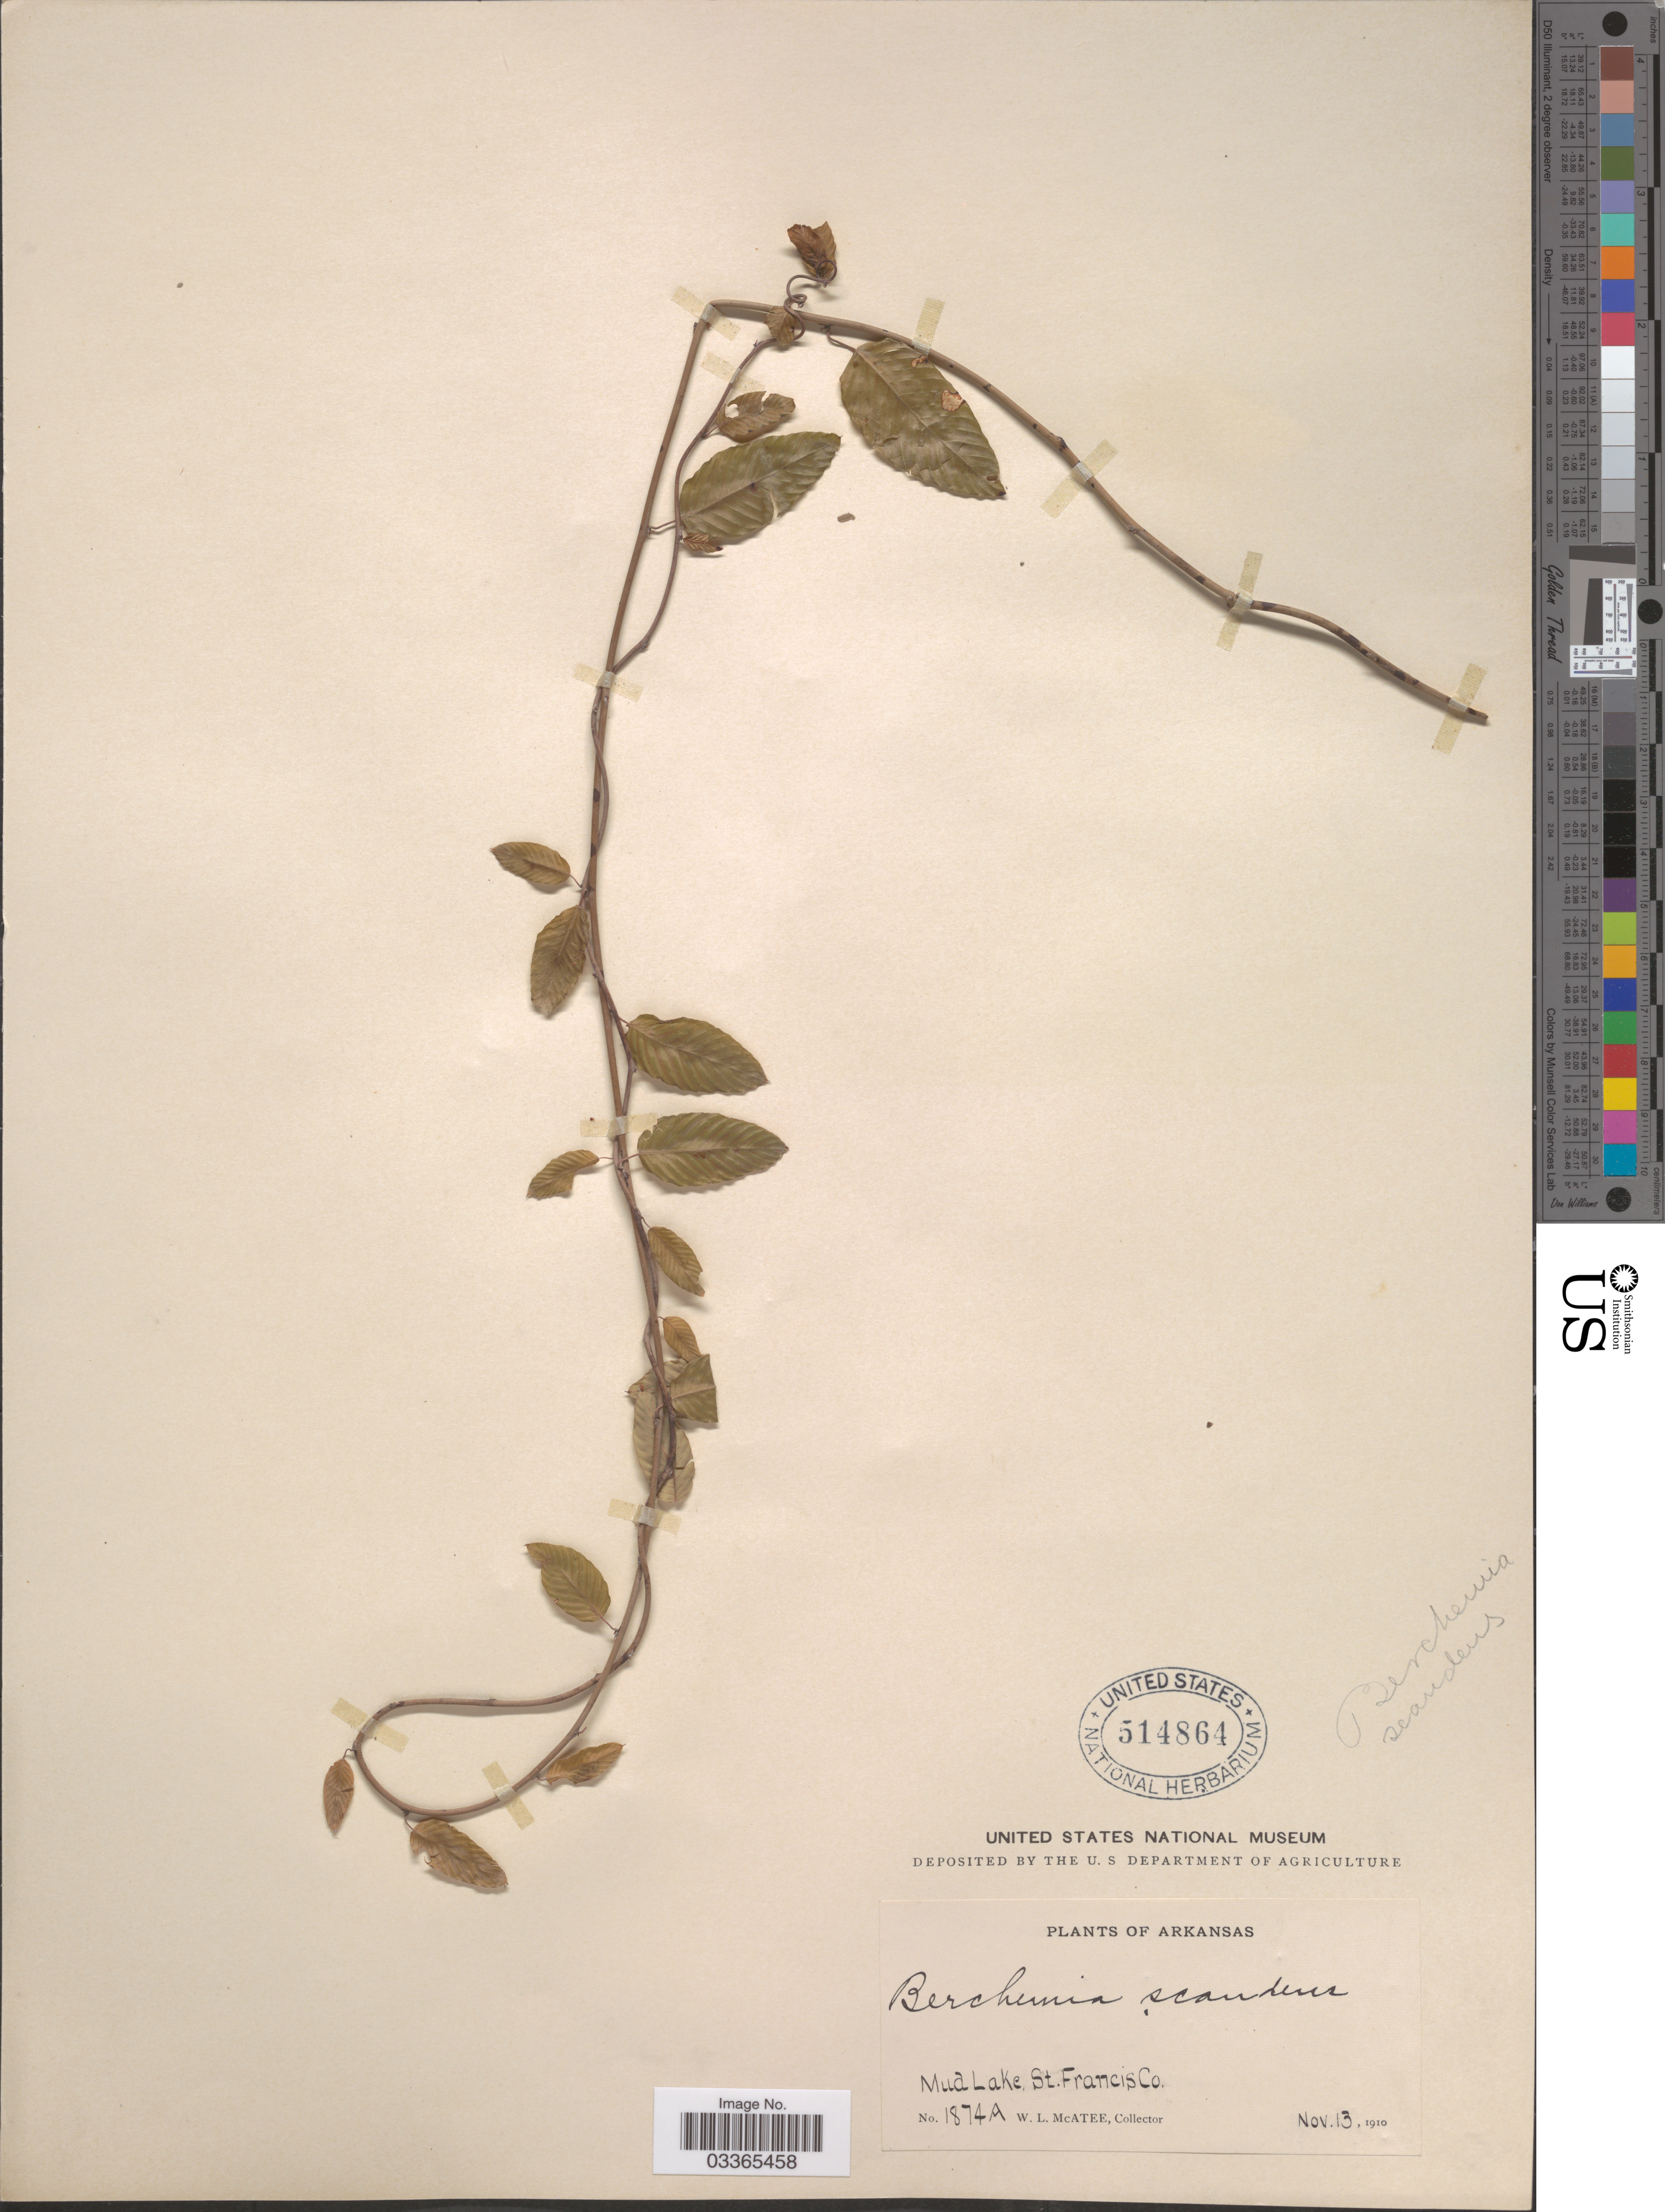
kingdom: Plantae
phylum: Tracheophyta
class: Magnoliopsida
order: Rosales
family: Rhamnaceae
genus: Berchemia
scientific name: Berchemia scandens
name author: (Hill) K. Koch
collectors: W. McAtee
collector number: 1874A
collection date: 1910-11-13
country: United States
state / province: Arkansas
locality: Mud Lake. St. Francis Co.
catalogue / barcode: US 514864